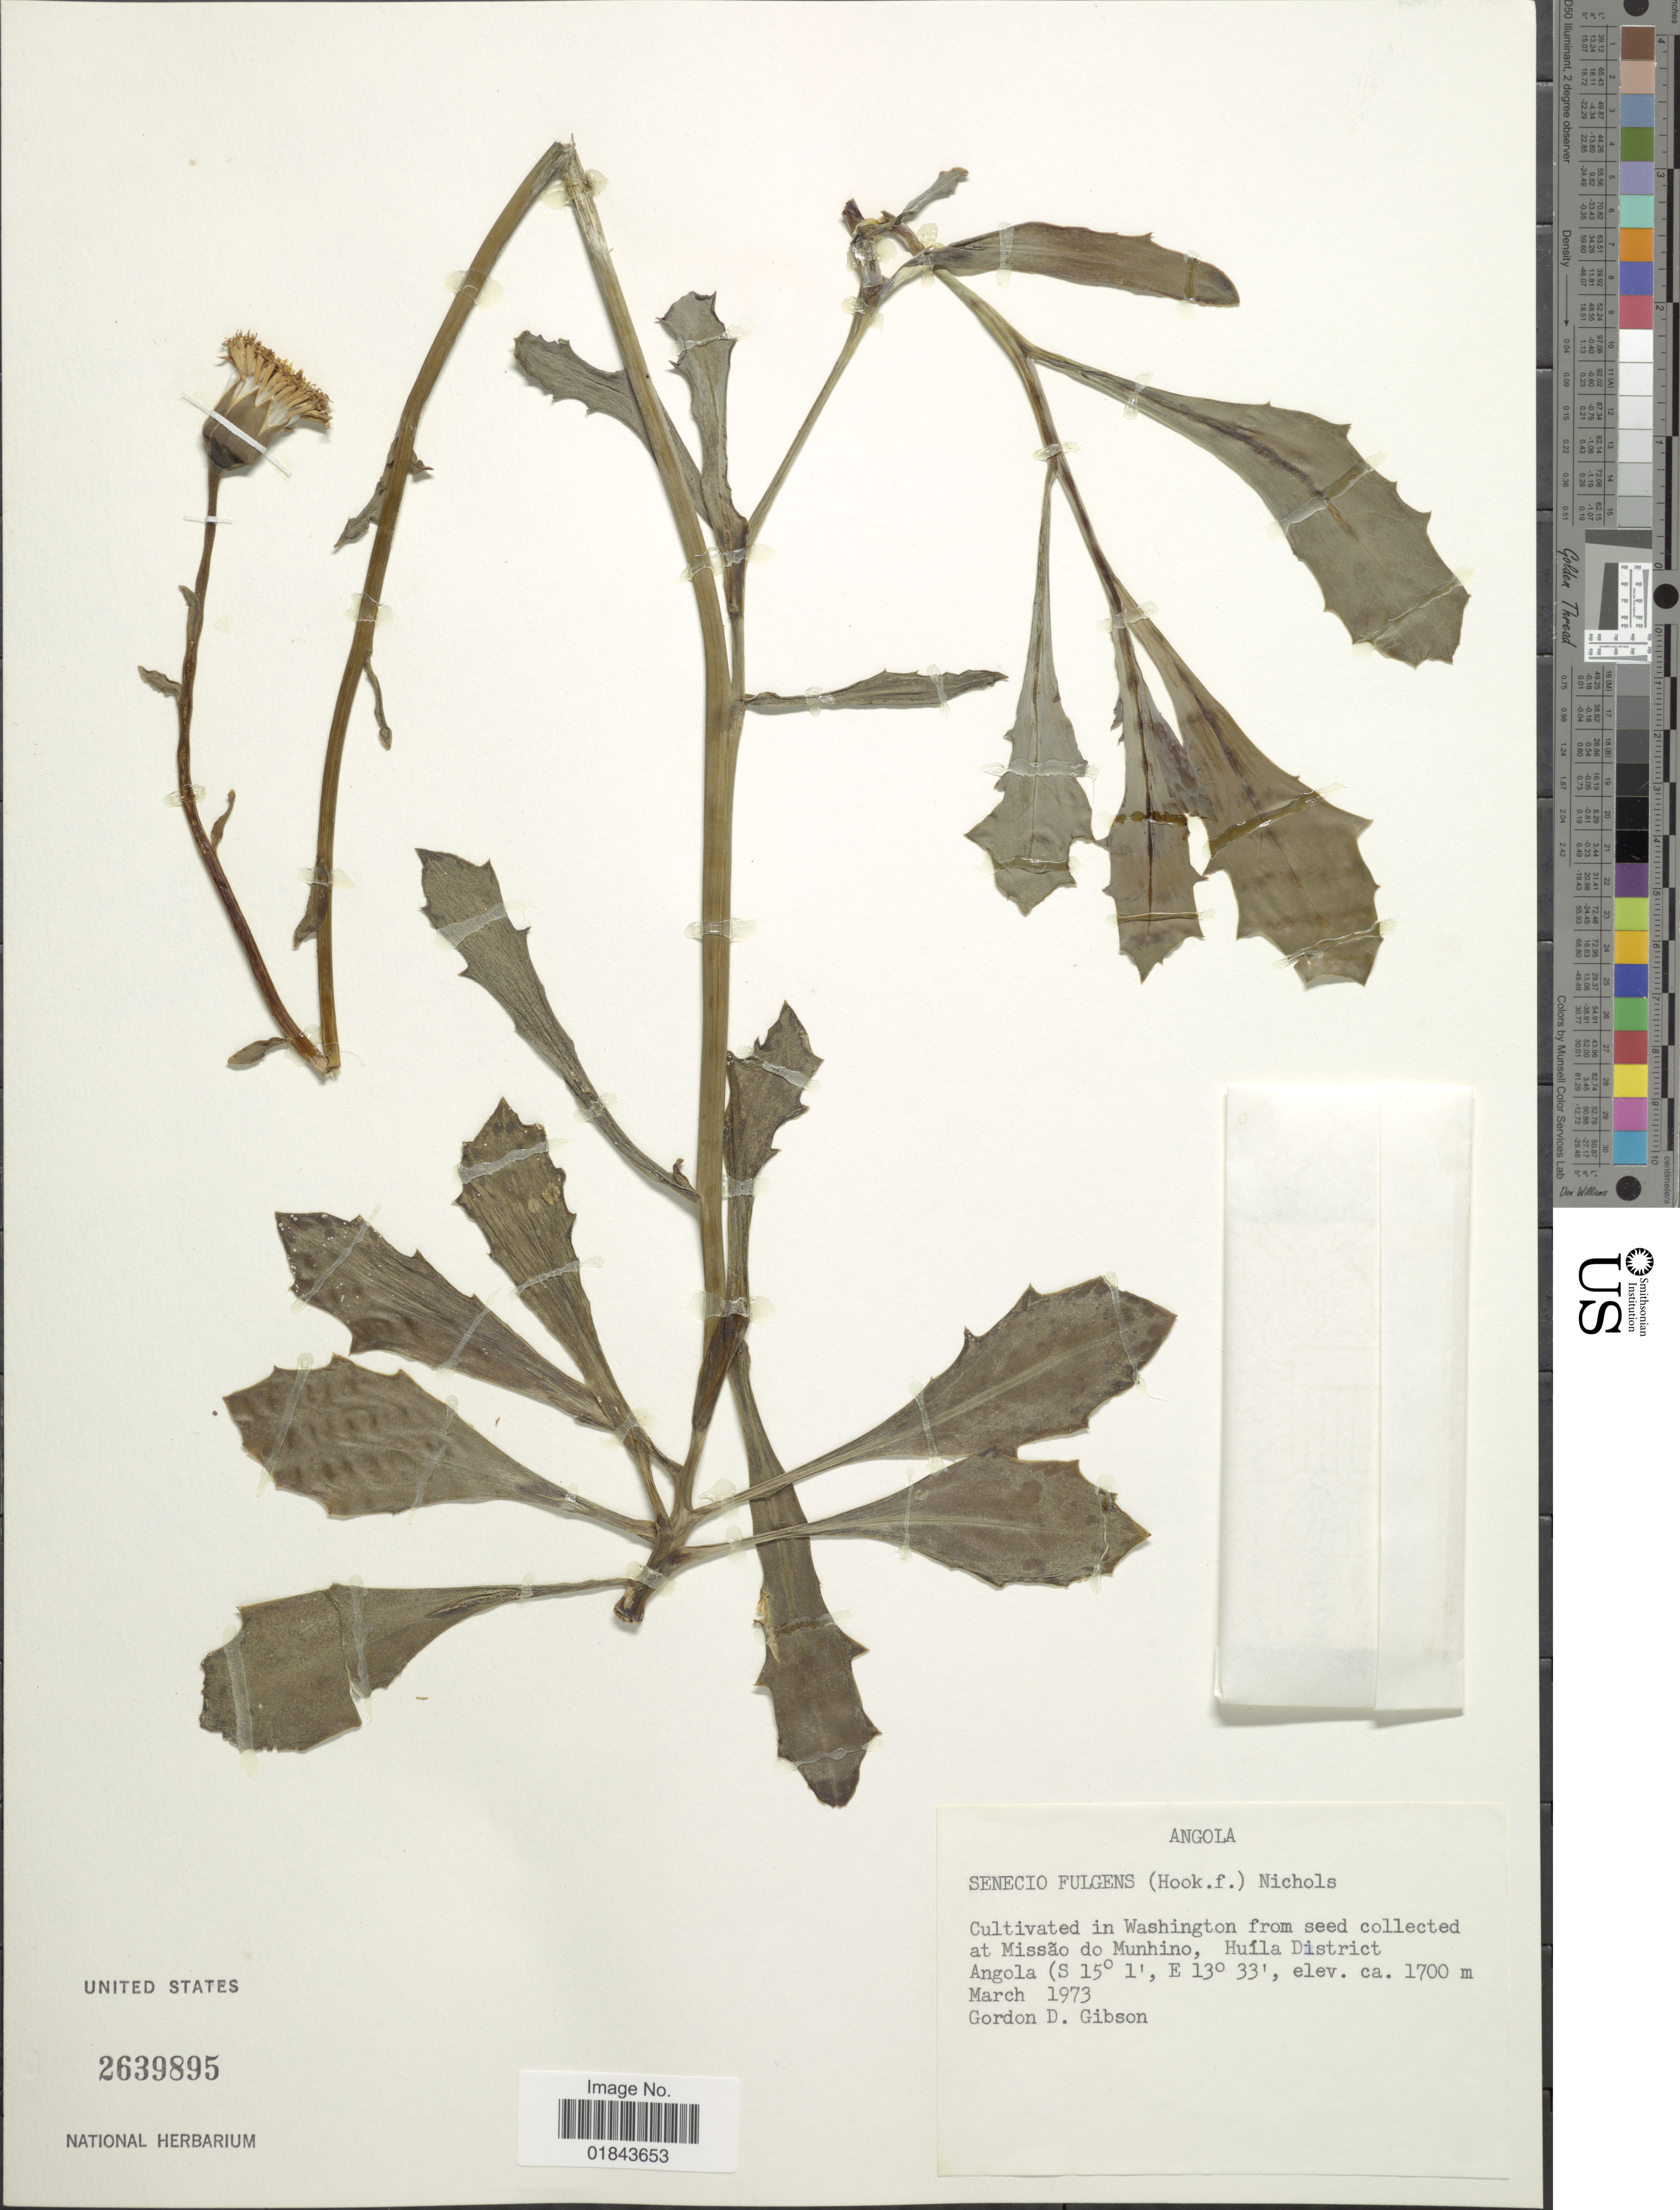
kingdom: Plantae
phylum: Tracheophyta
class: Magnoliopsida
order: Asterales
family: Asteraceae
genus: Notonia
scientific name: Notonia fulgens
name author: (Hook. f.) Guillaumin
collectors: G. D. Gibson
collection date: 1973-03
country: United States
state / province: Washington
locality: In Washington from seed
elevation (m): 1700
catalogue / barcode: US 2639895